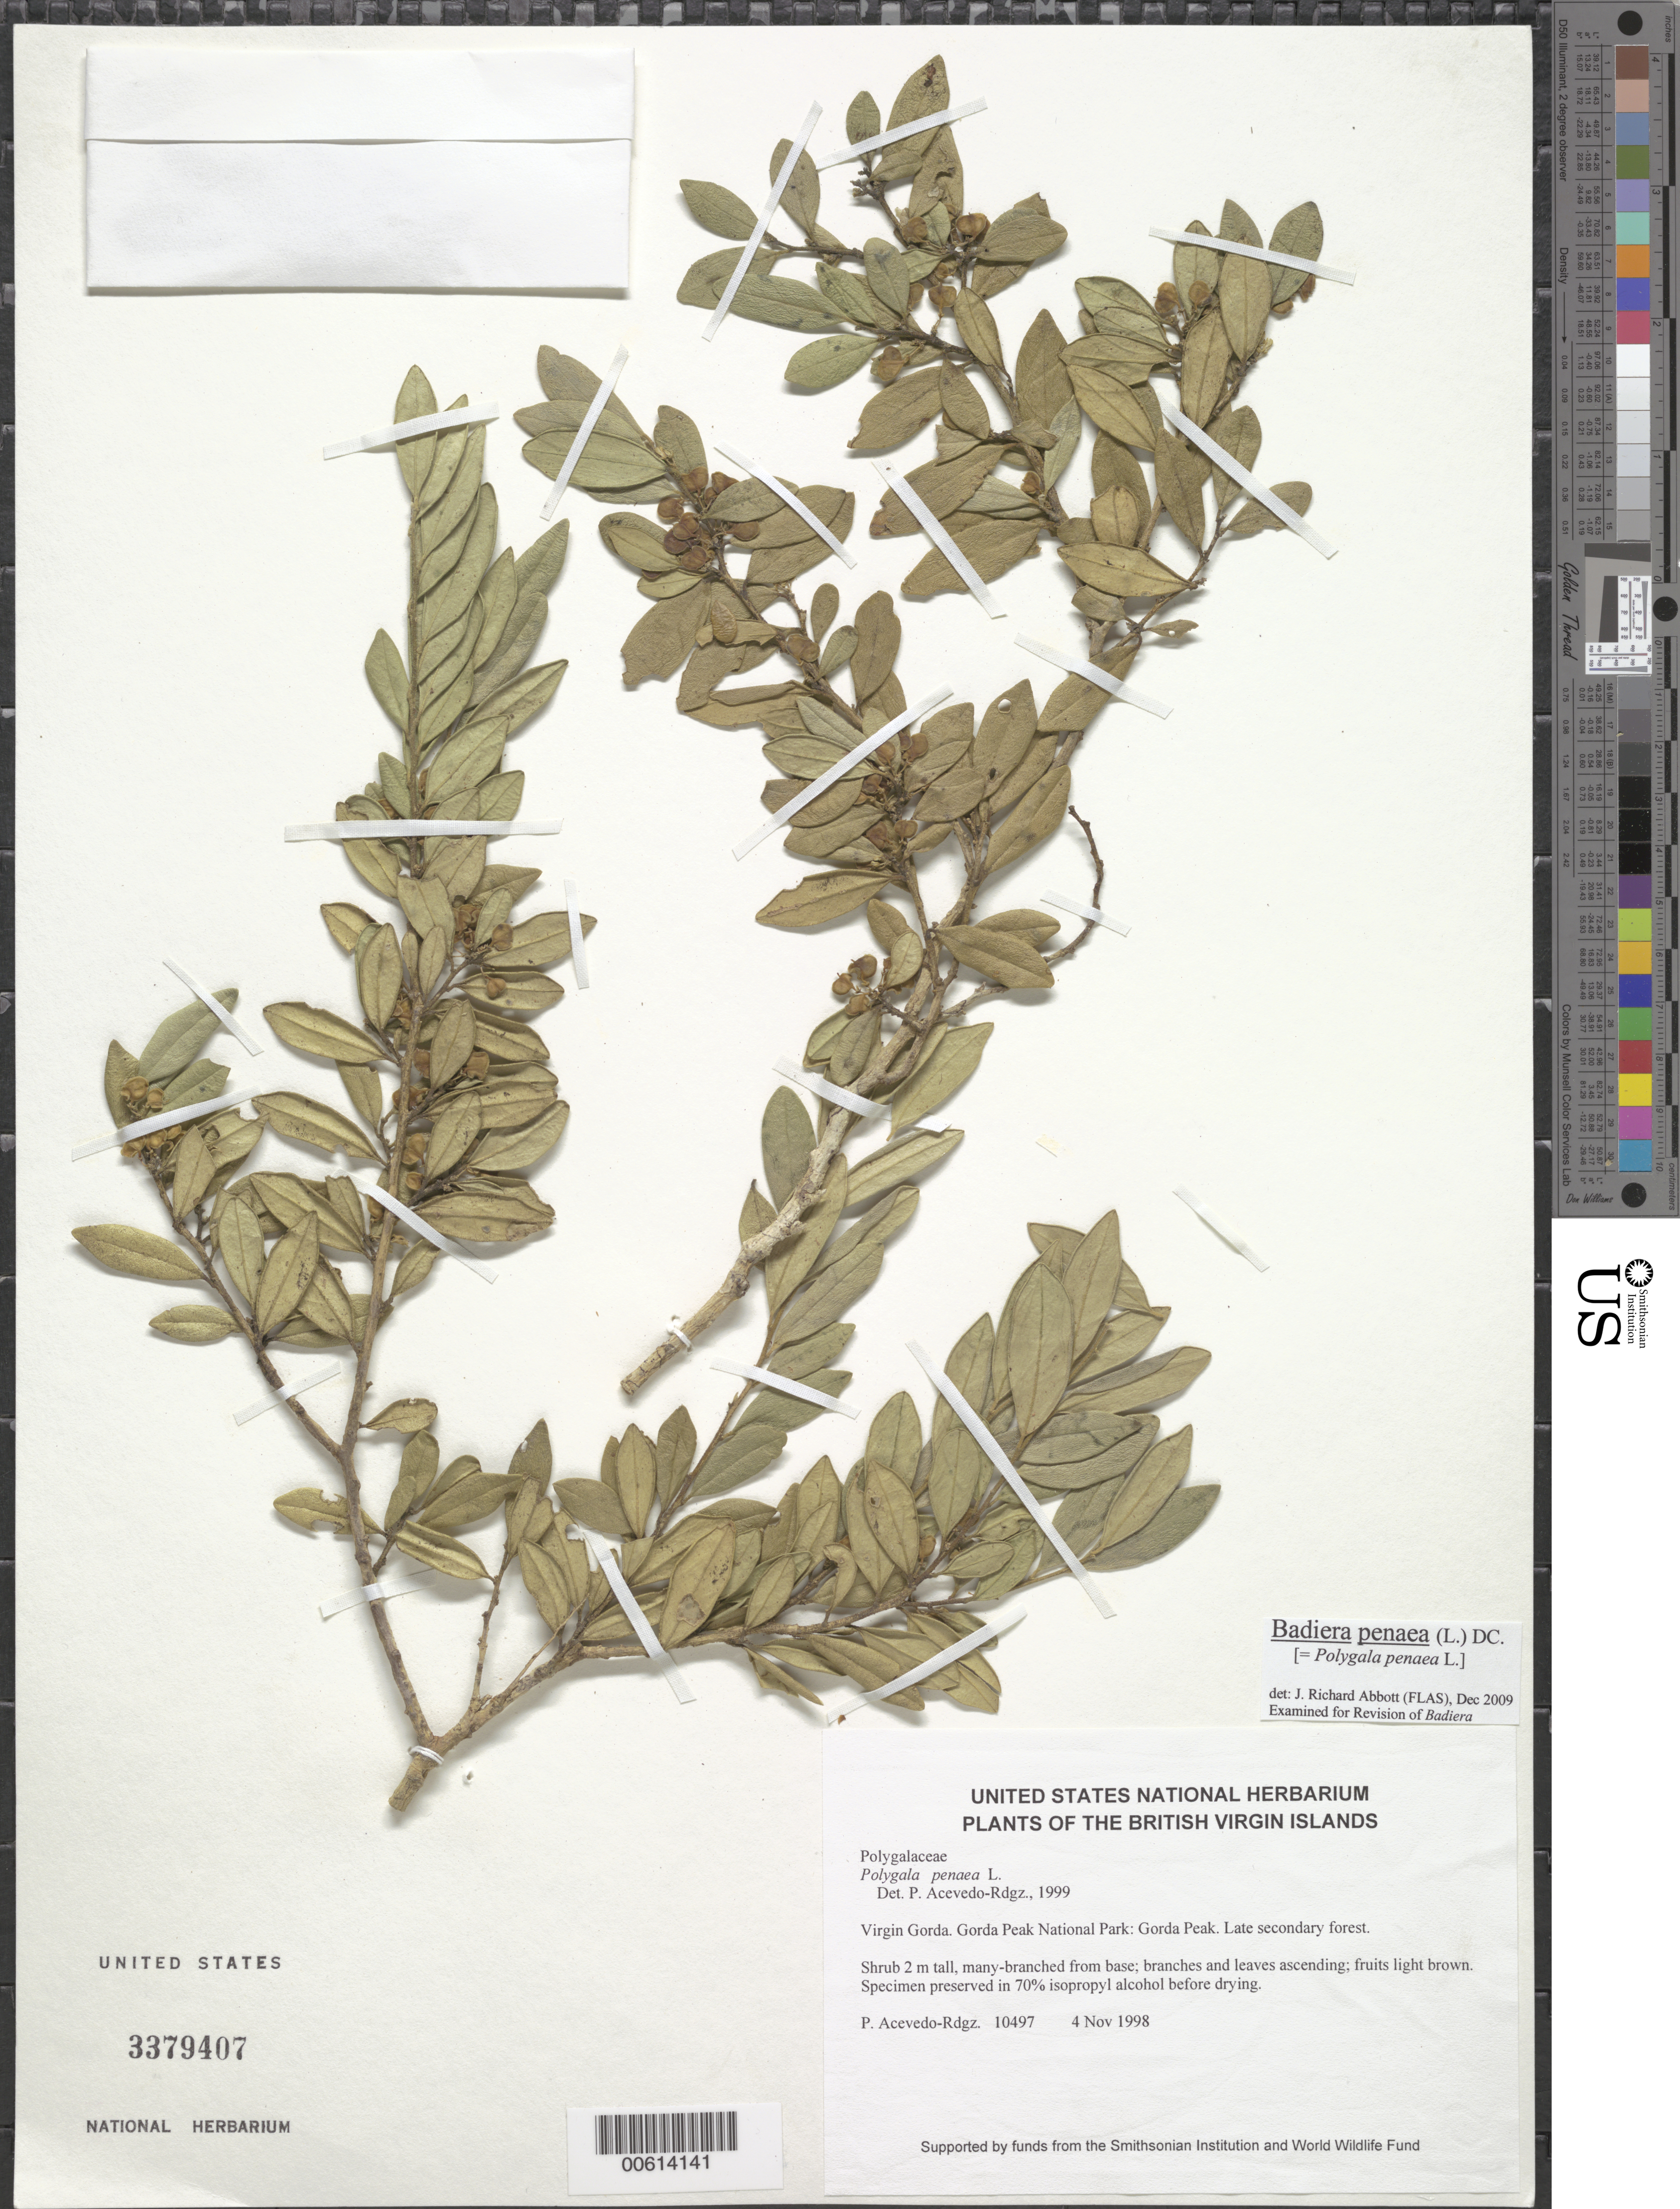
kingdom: Plantae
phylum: Tracheophyta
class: Magnoliopsida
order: Fabales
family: Polygalaceae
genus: Badiera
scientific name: Badiera penaea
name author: (L.) DC.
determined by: Abbott, J. R., (FLAS)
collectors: P. Acevedo-Rodr.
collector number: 10497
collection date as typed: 04 Nov 1998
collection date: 1998-11-04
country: British Virgin Islands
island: Virgin Gorda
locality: Gorda Peak National Park: Gorda Peak.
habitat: Late secondary forest.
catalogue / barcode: US 3379407